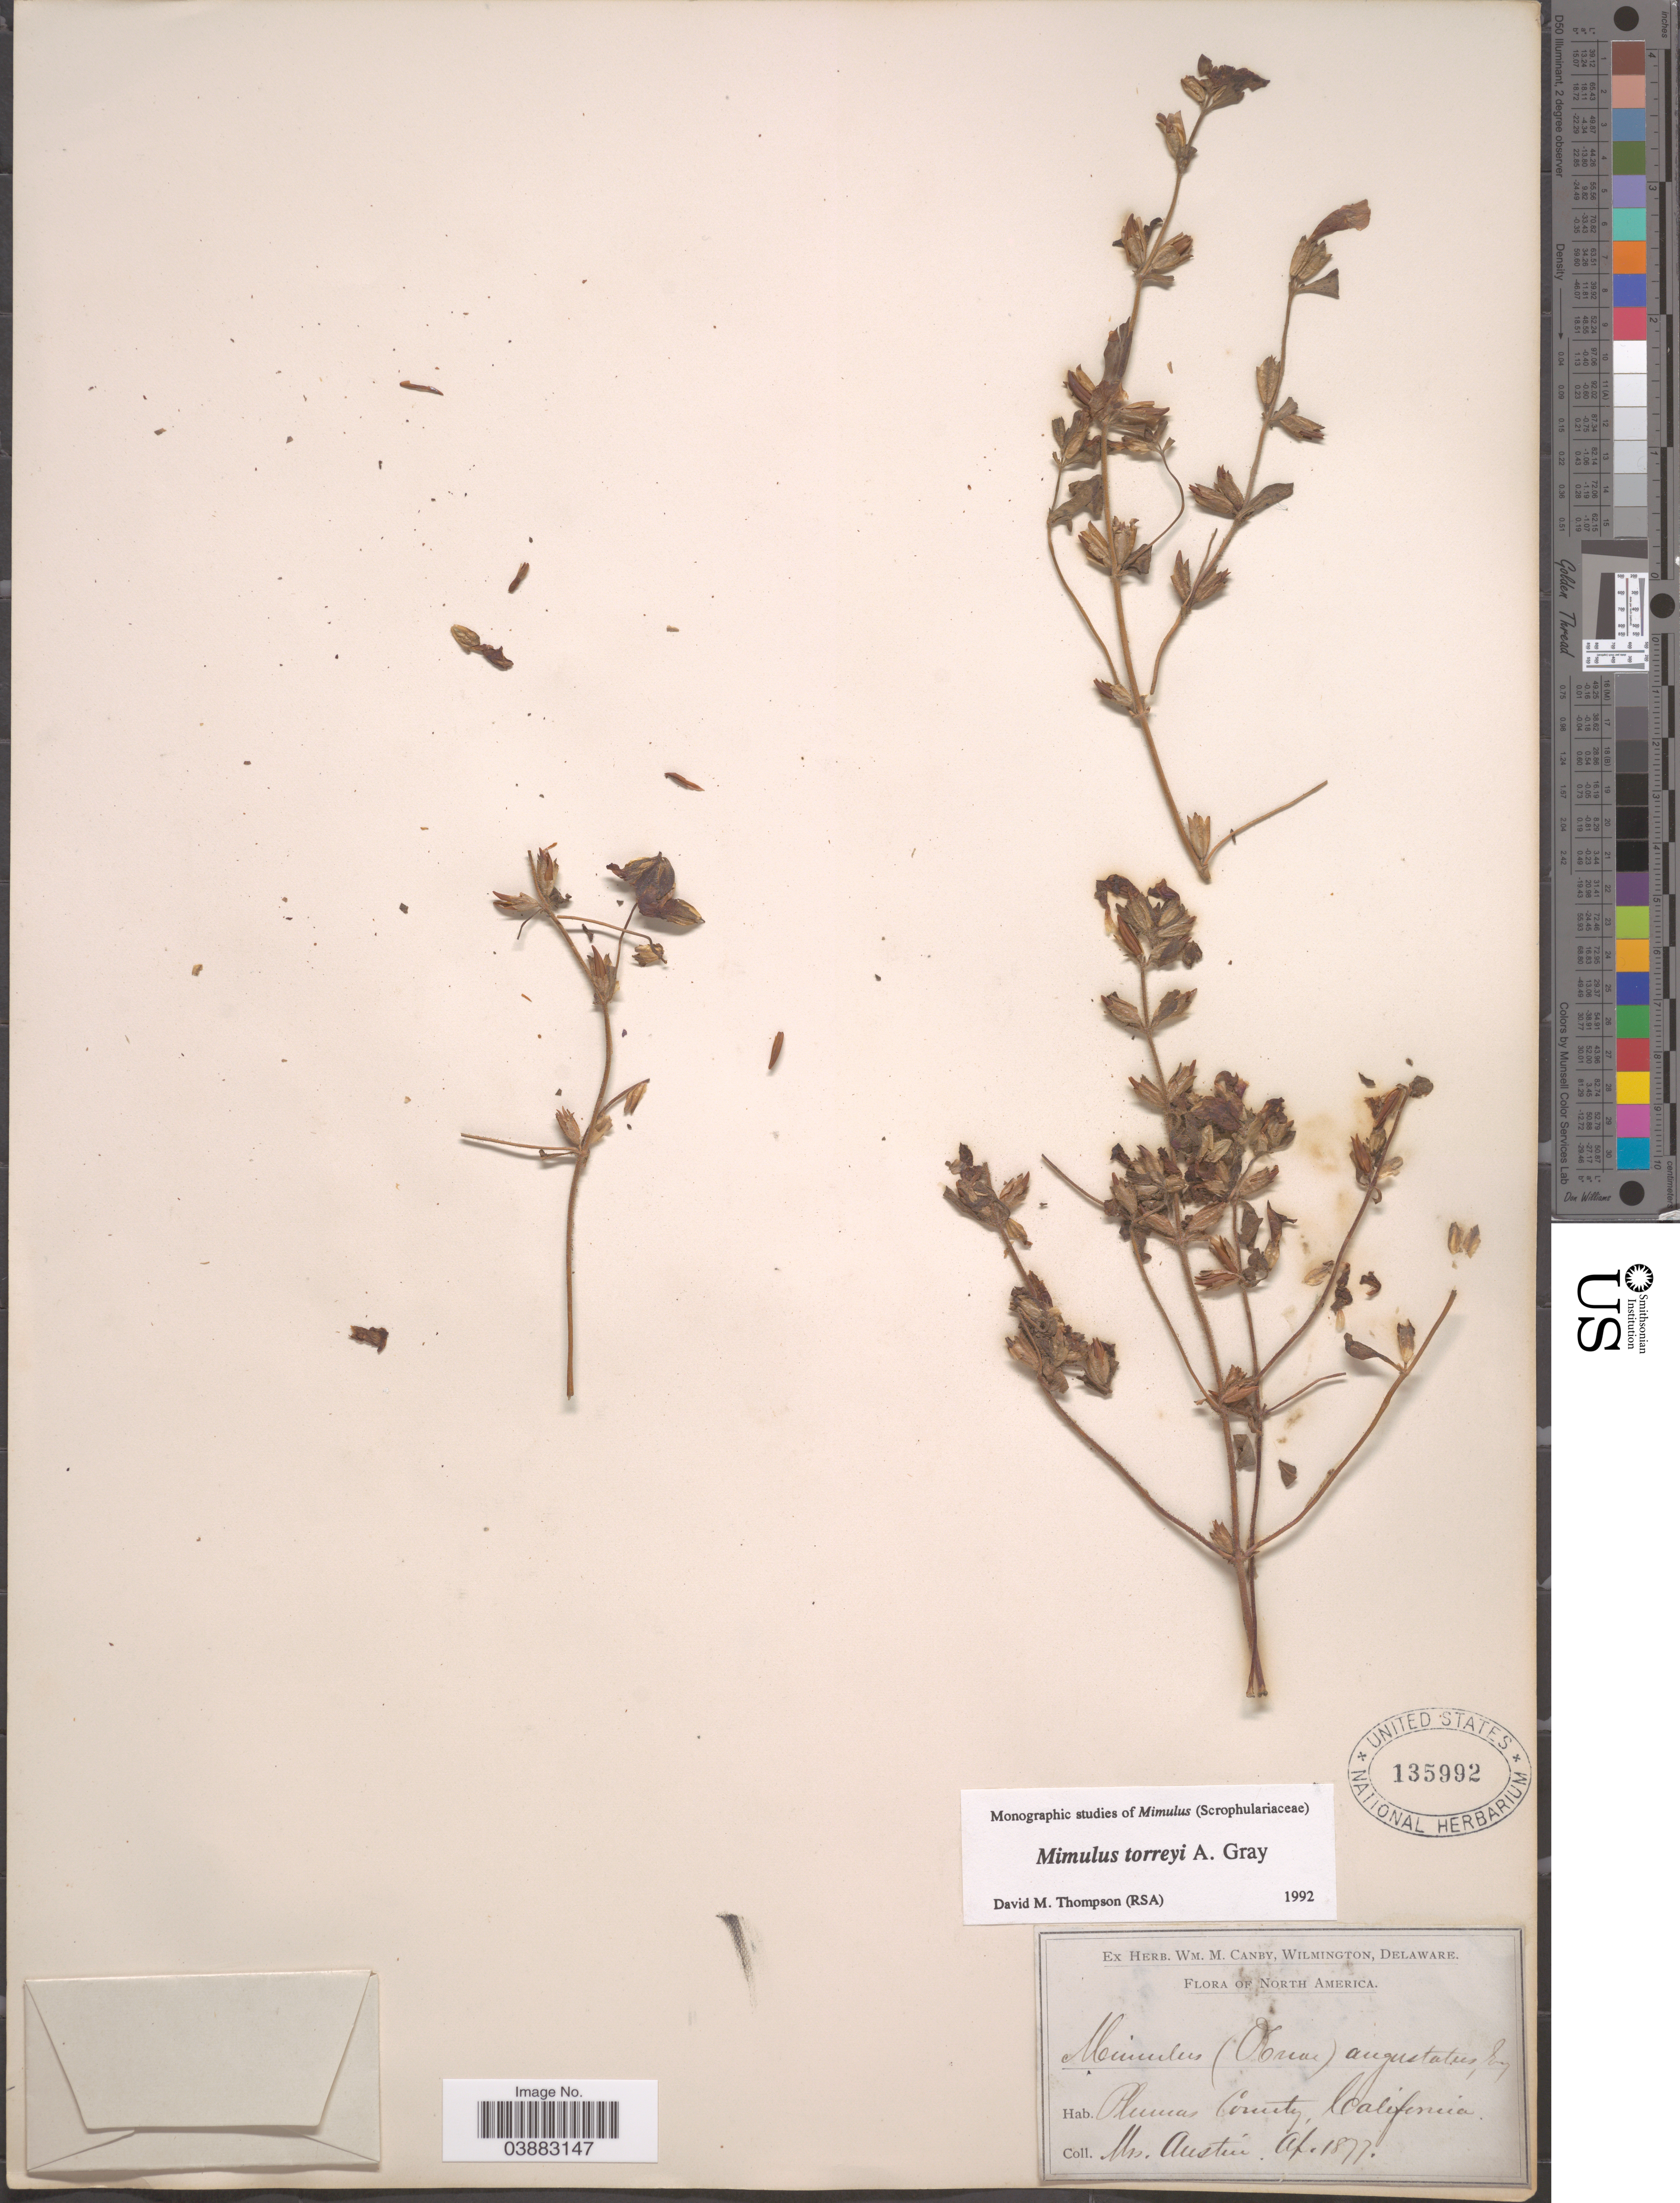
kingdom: Plantae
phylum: Tracheophyta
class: Magnoliopsida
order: Lamiales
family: Phrymaceae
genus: Mimulus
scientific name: Mimulus torreyi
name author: A. Gray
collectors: Austin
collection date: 1877-04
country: United States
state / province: California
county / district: Plumas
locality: Plumas County.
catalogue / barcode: US 135992